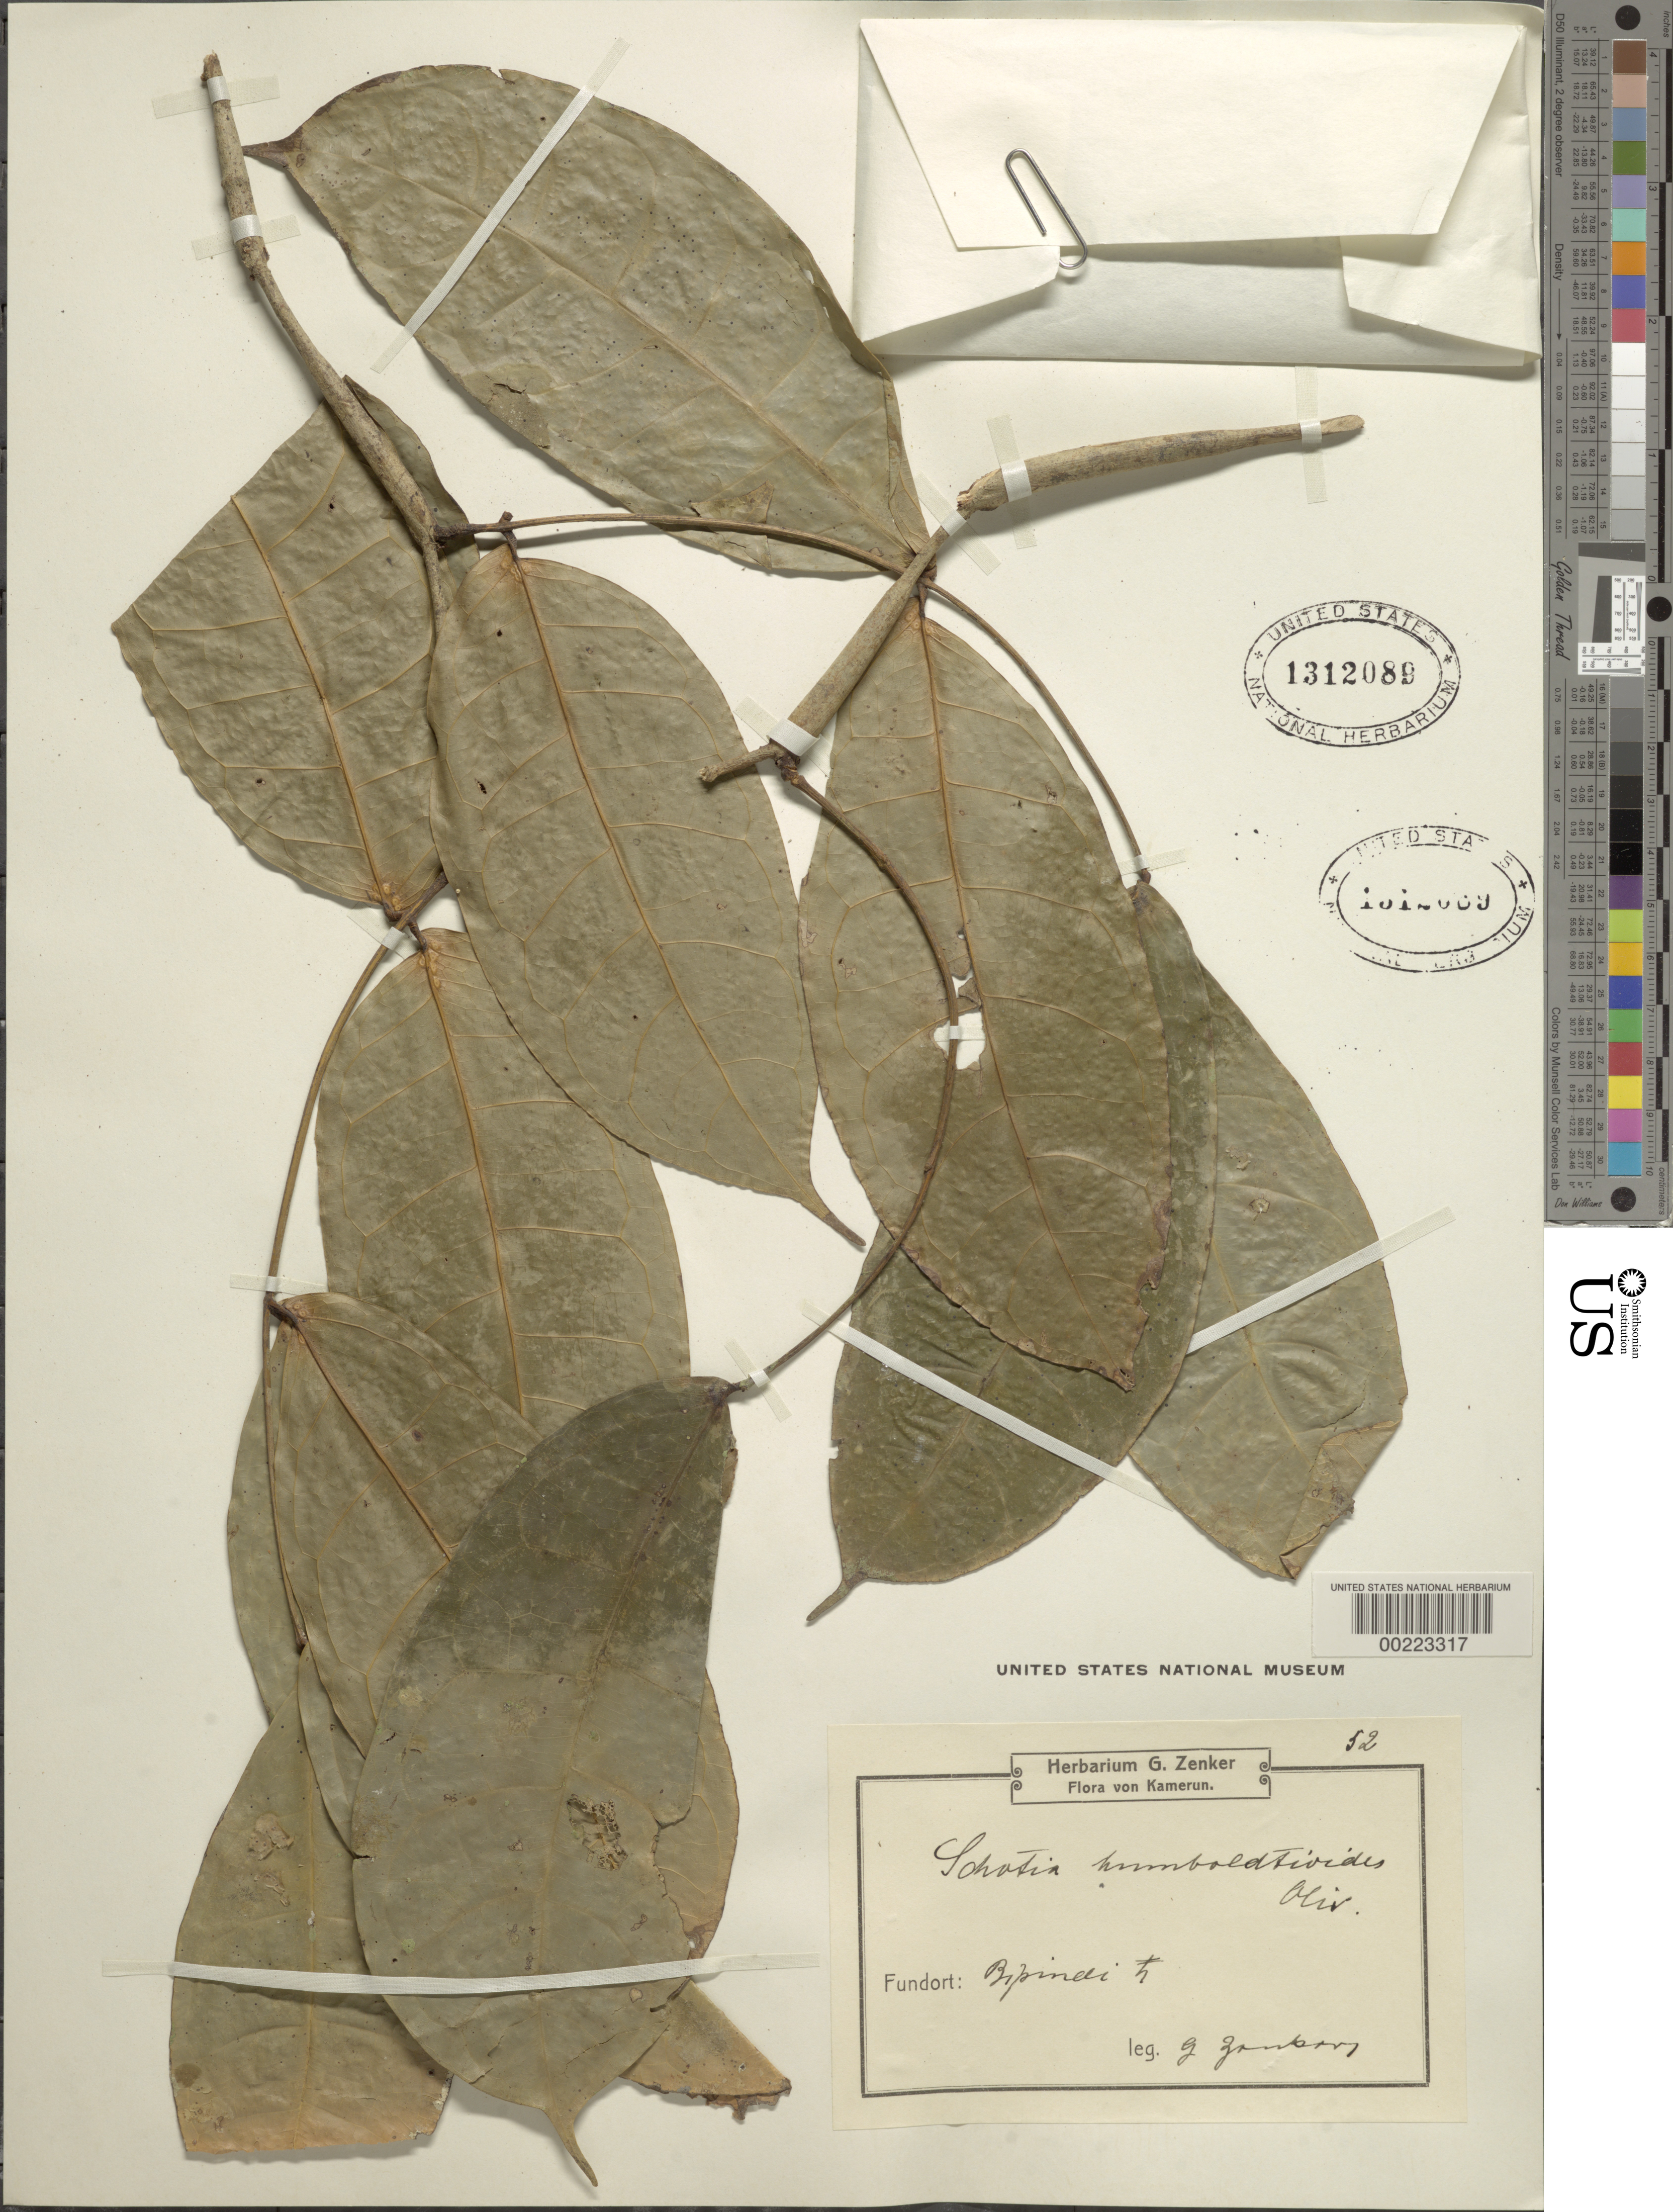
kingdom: Plantae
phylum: Tracheophyta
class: Magnoliopsida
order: Fabales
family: Fabaceae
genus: Schotia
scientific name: Schotia humboldtioides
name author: Oliv.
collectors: G. A. Zenker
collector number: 52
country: Cameroon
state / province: Sud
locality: Bipindi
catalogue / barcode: US 1312089